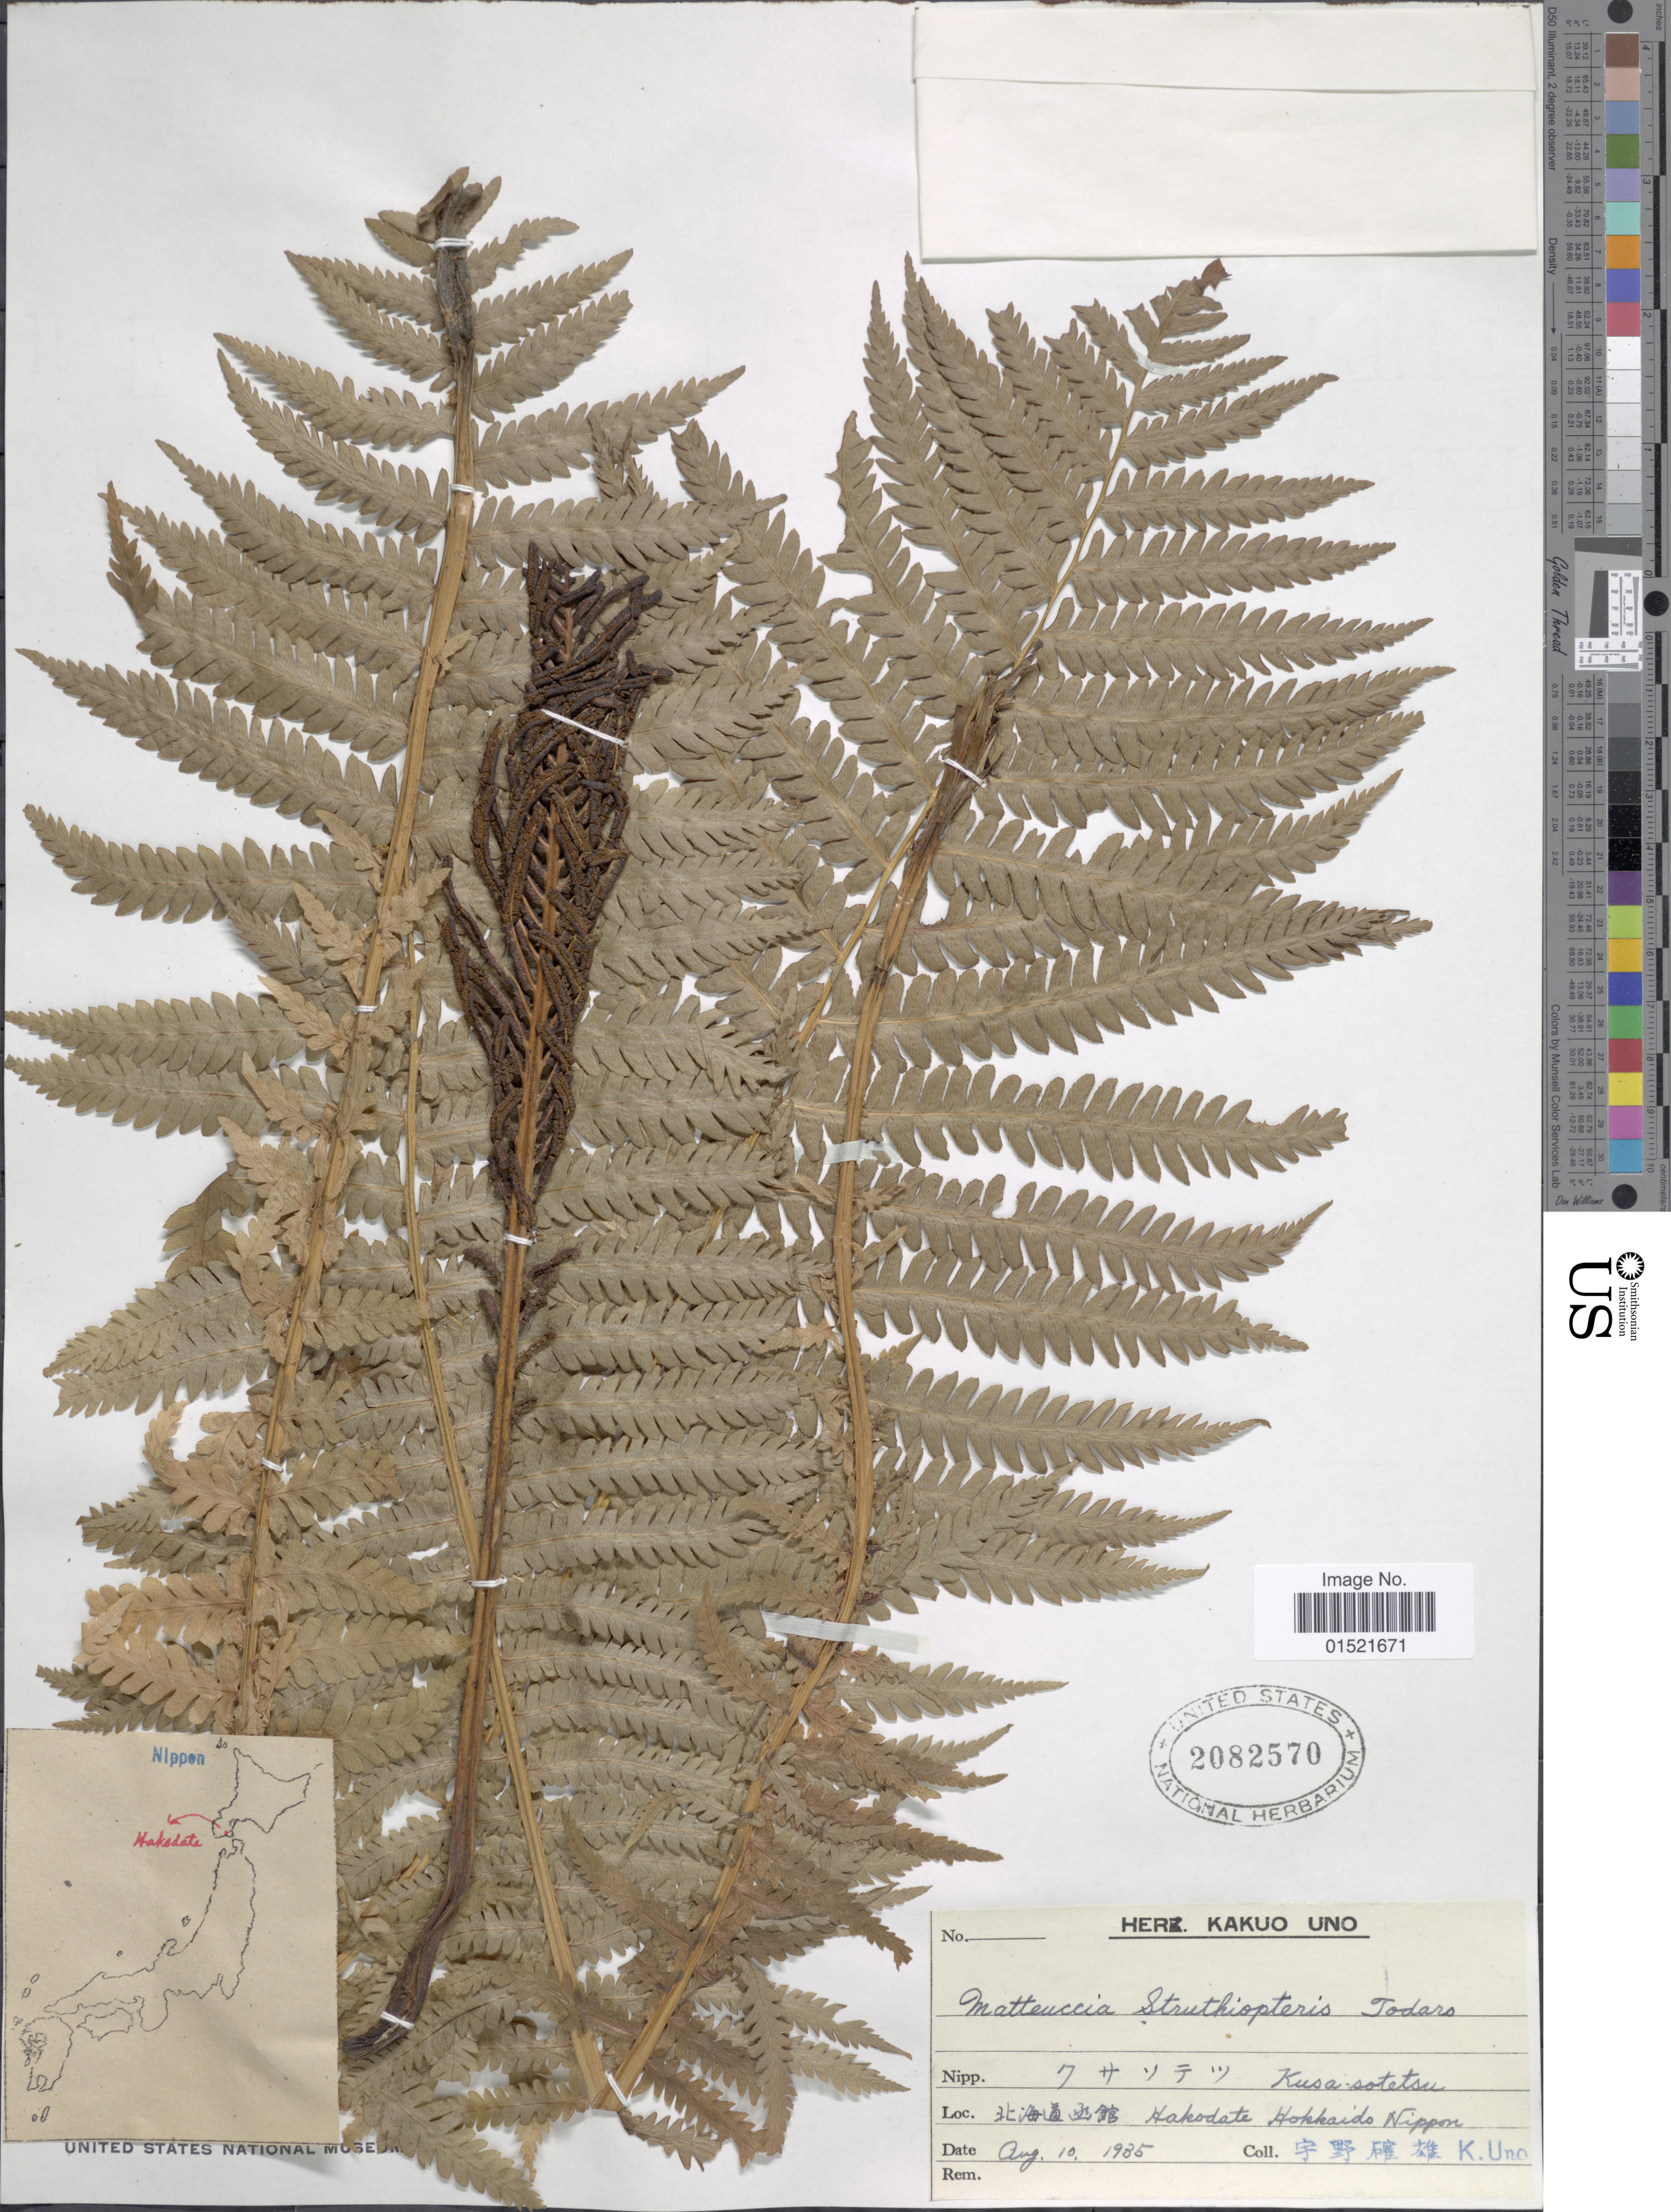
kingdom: Plantae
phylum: Tracheophyta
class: Polypodiopsida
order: Polypodiales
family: Onocleaceae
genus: Matteuccia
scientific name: Matteuccia struthiopteris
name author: (L.) Tod.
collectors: K. Uno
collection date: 1935-08-10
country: Japan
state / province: Hokkaidō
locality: Kusa-sotetsu, Hakodate Hokkaido Nippon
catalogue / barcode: US 2082570